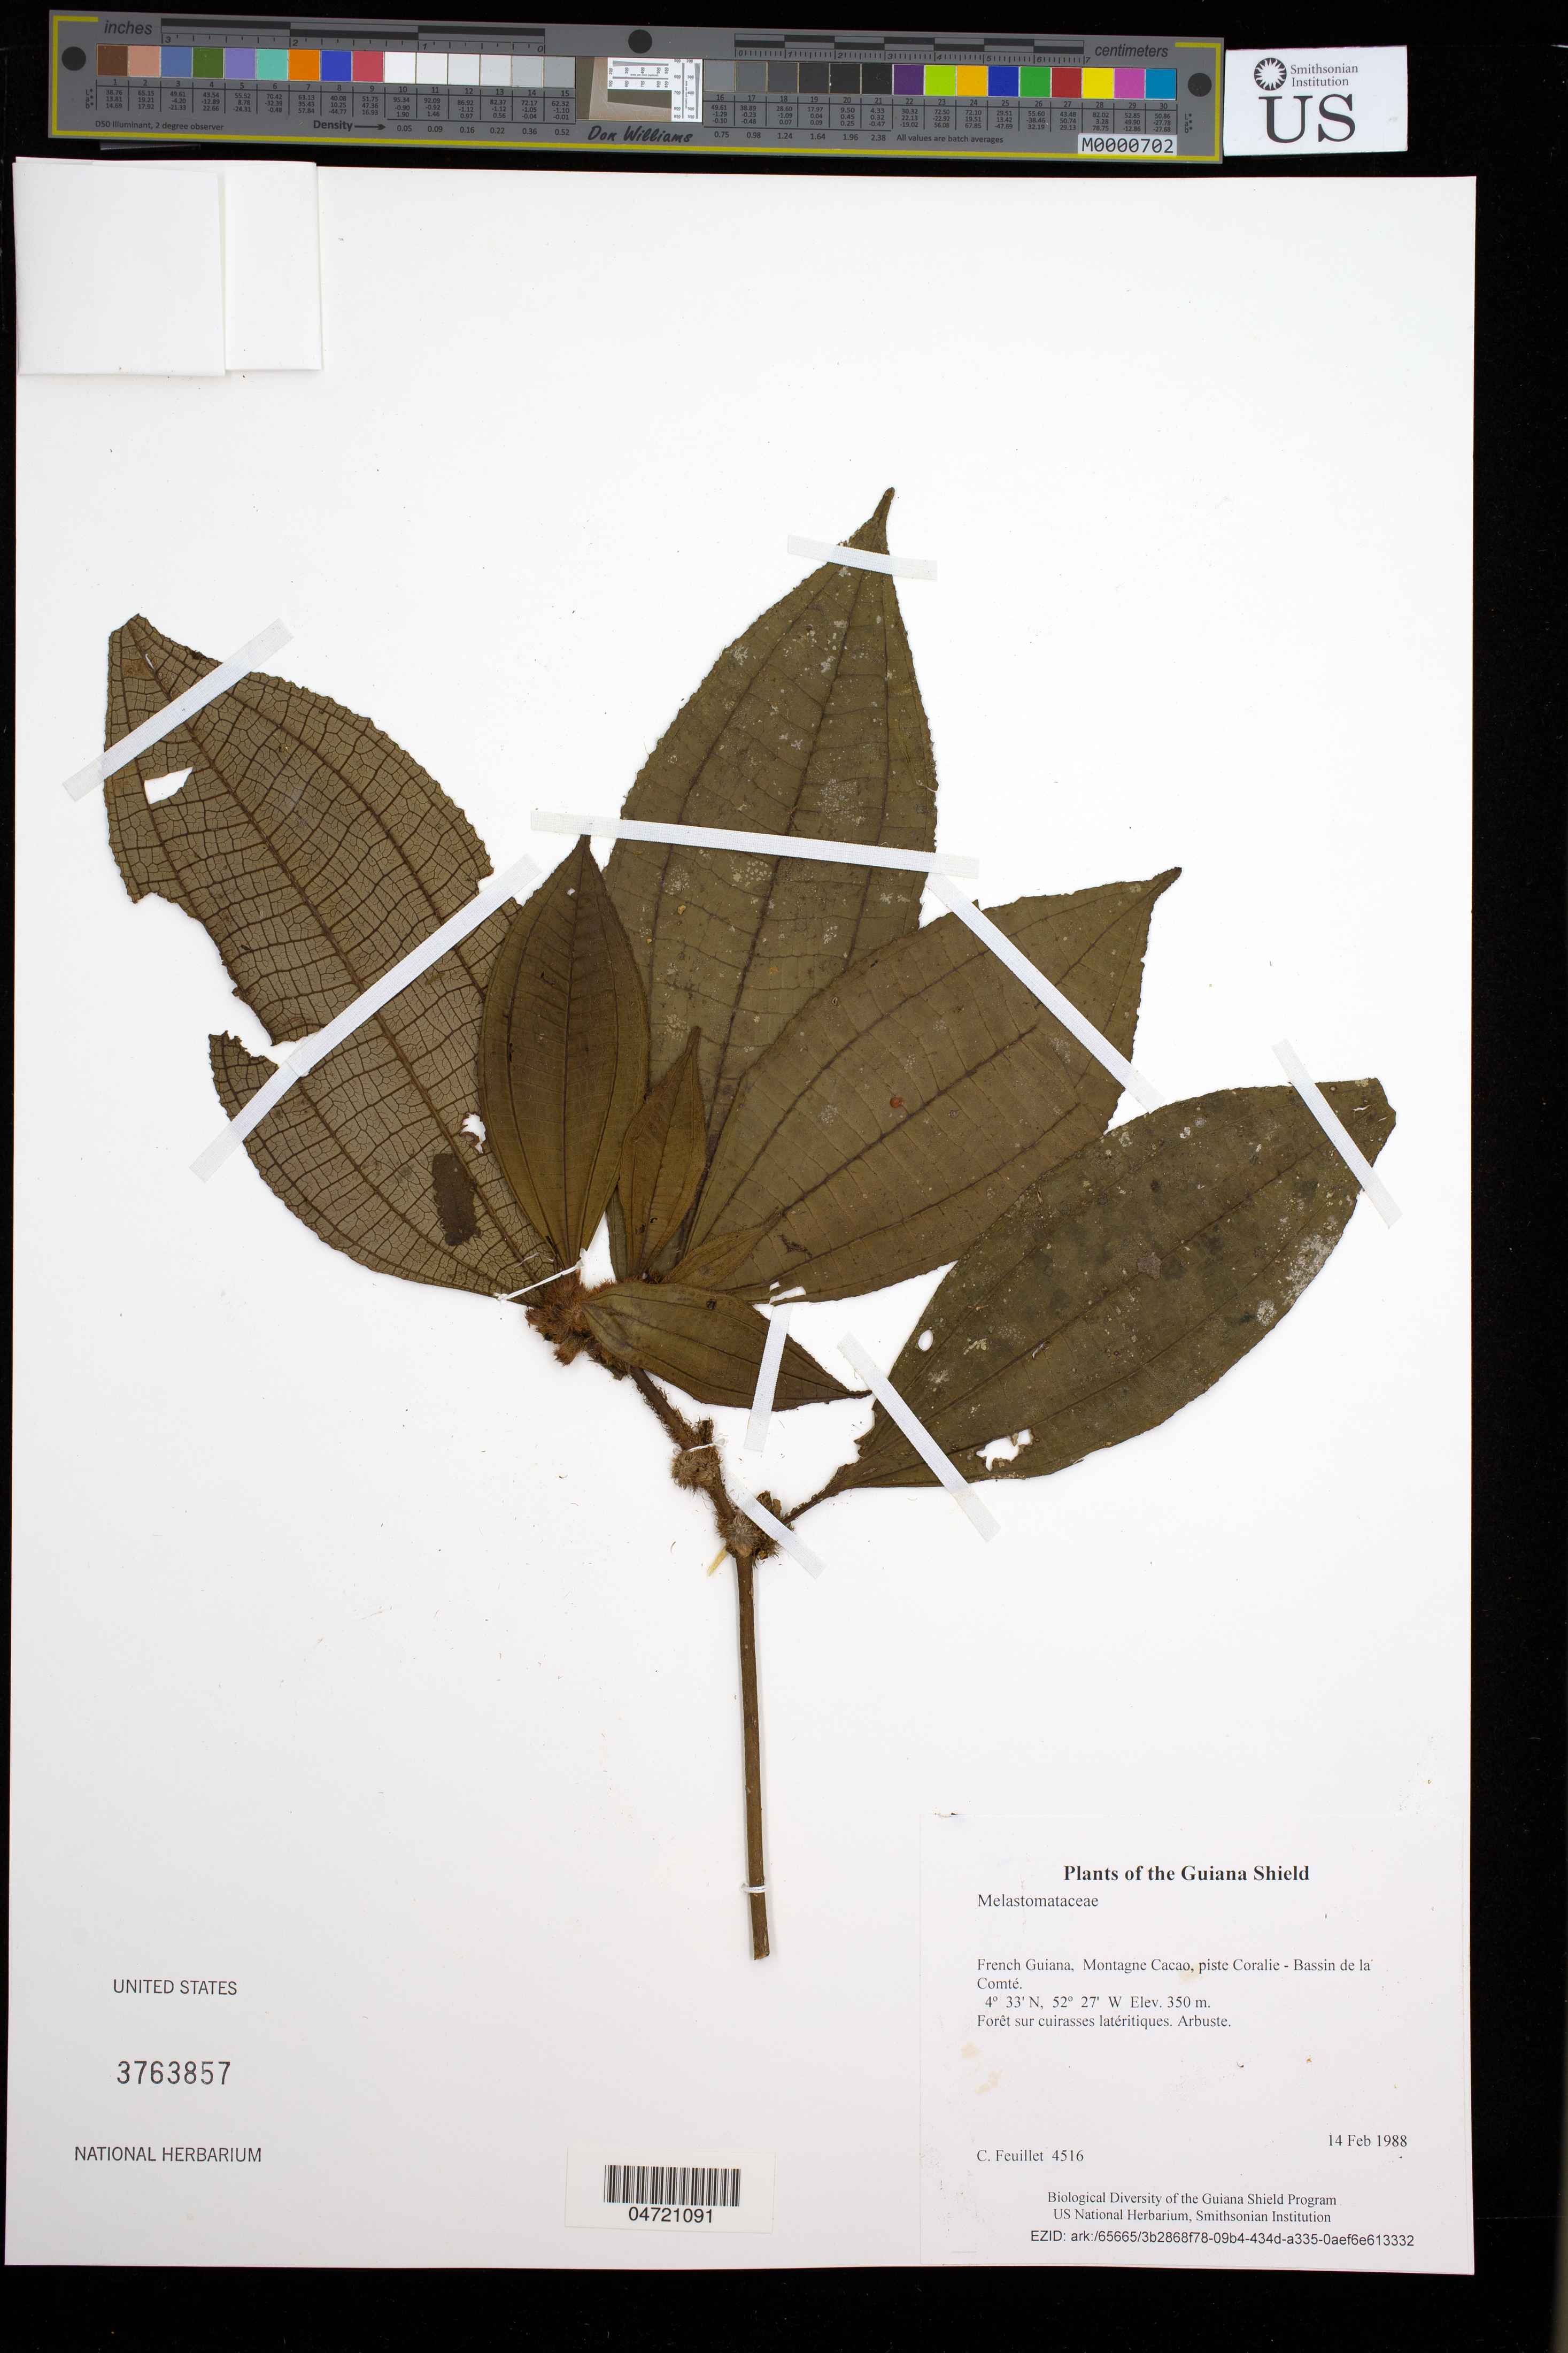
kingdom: Plantae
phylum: Tracheophyta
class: Magnoliopsida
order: Myrtales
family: Melastomataceae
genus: Miconia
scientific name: Miconia conglomerata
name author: (DC.) Michelang.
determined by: Michelangeli, F. A.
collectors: C. Feuillet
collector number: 4516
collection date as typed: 14 Feb 1988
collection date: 1988-02-14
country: French Guiana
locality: Montagne Cacao, piste Coralie - Bassin de la Comté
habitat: Forêt sur cuirasses latéritiques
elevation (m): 350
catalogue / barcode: US 3763857